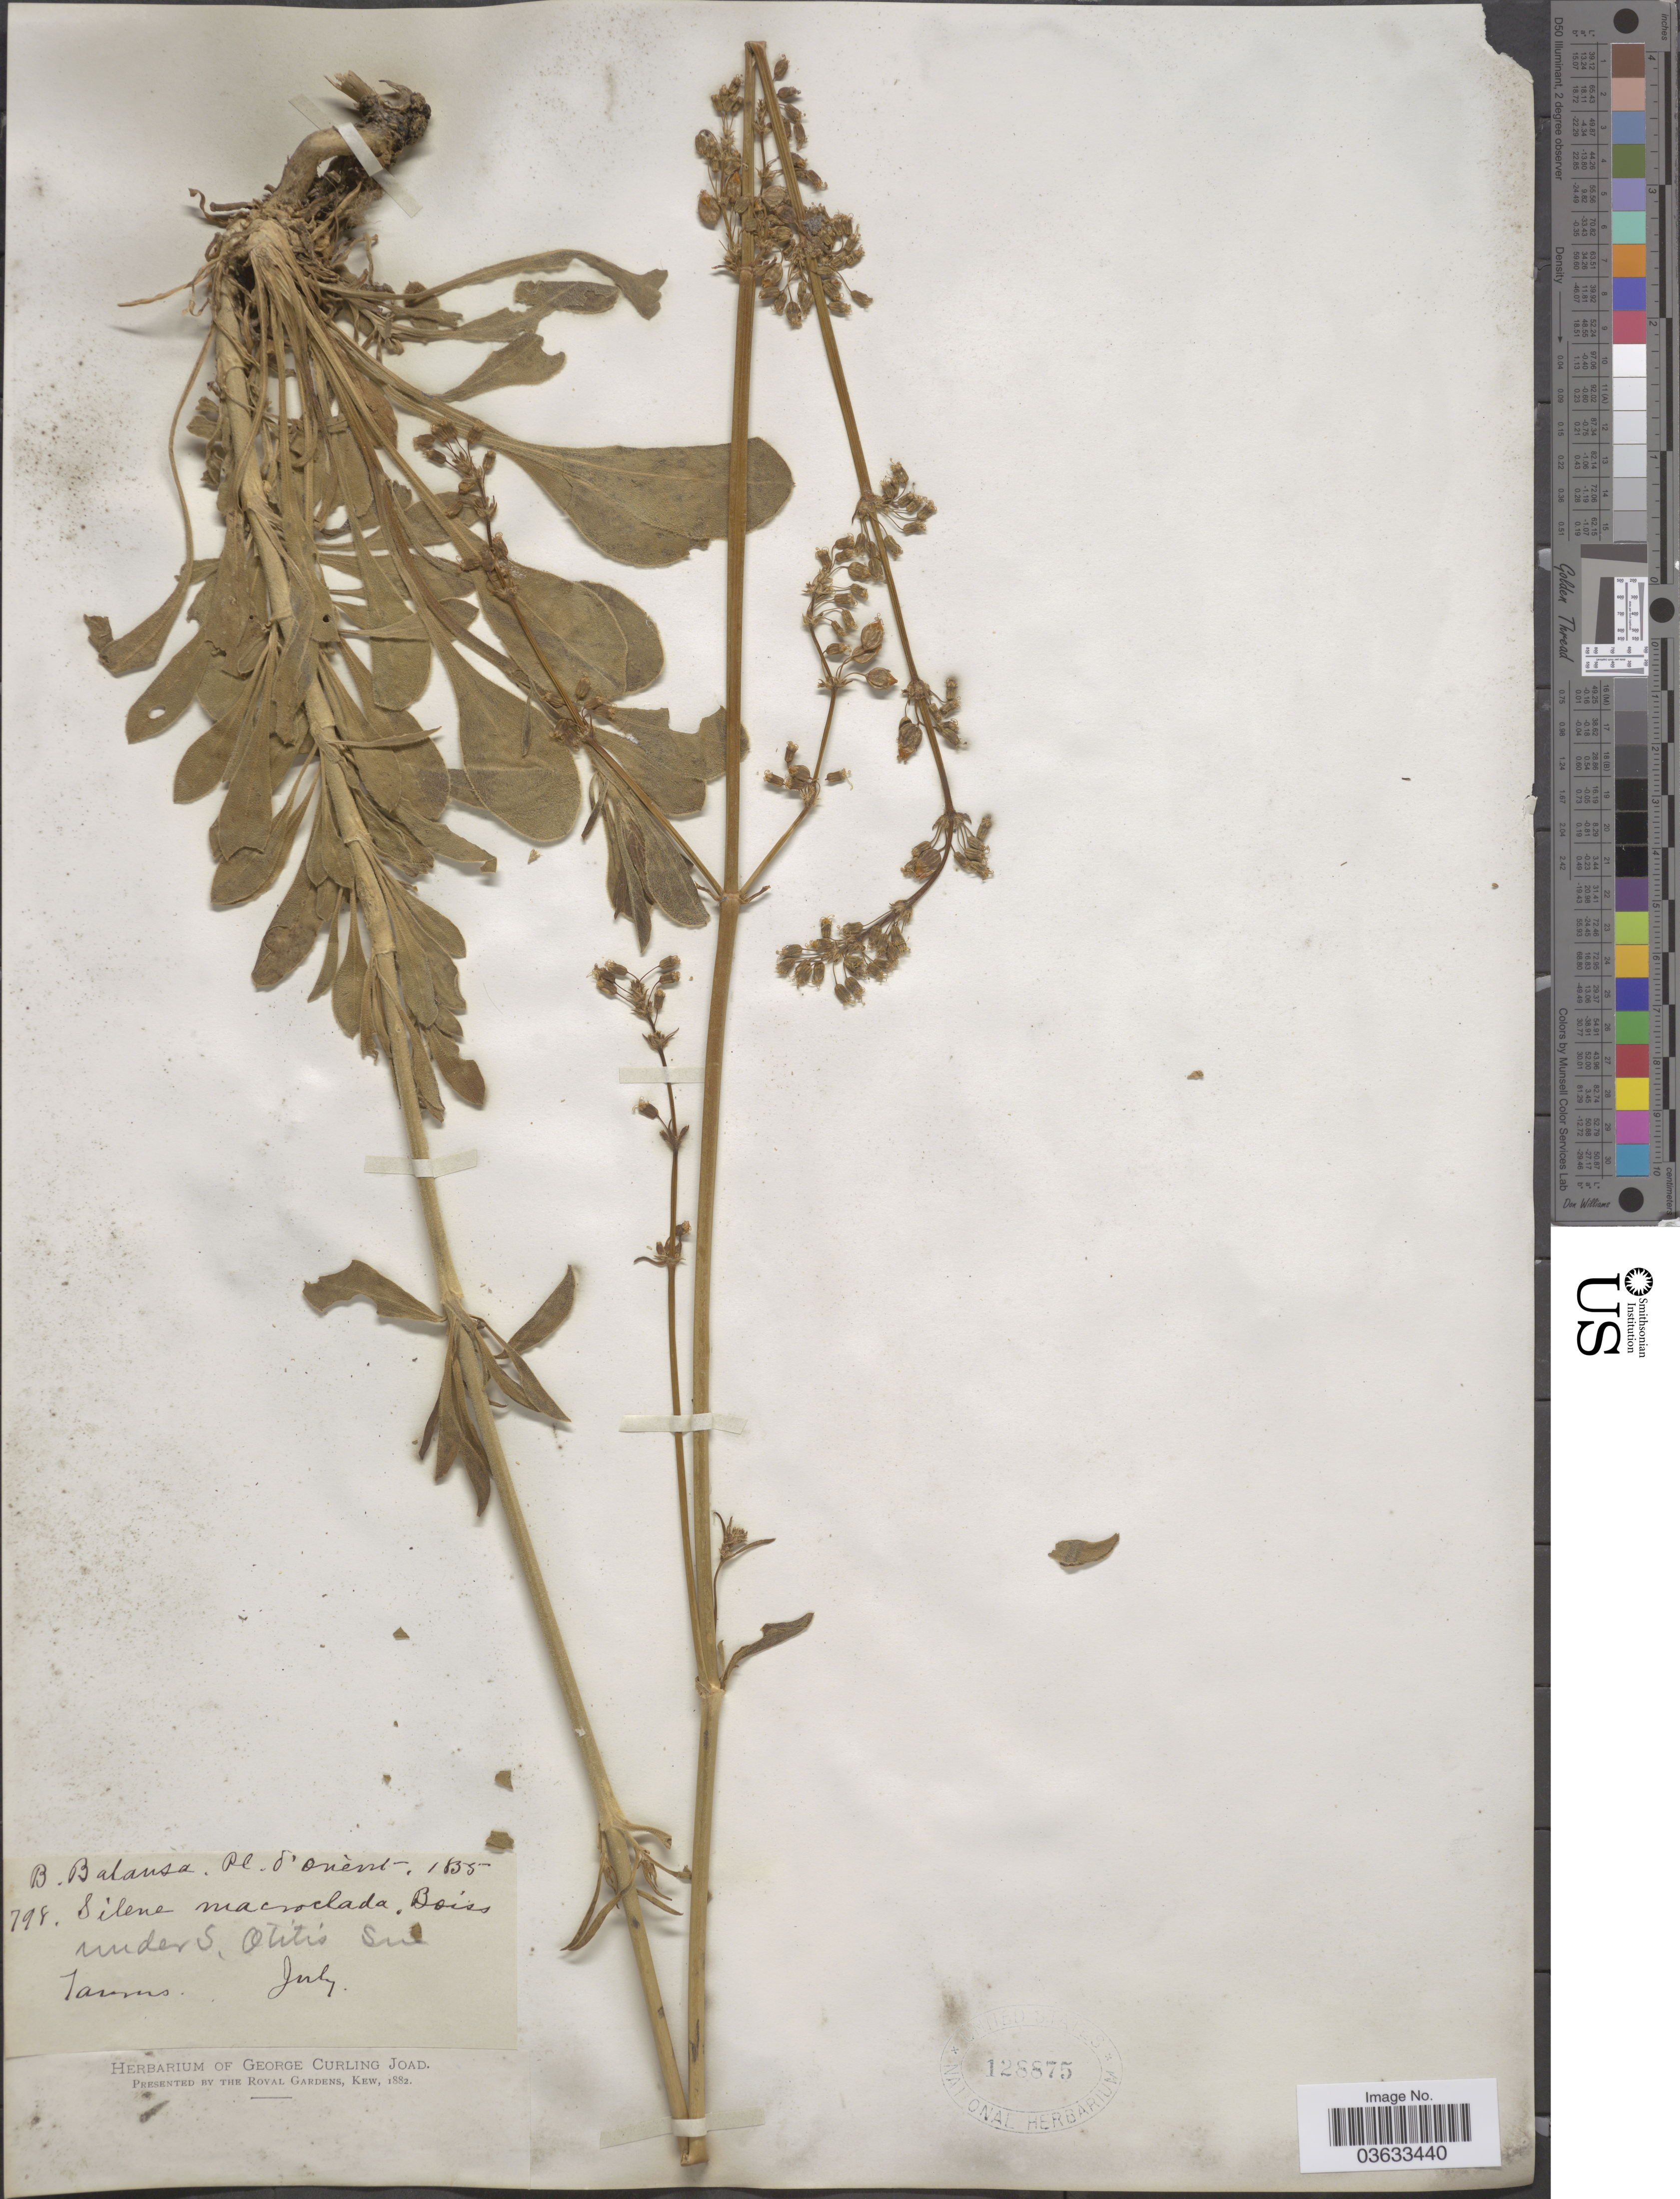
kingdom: Plantae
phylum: Tracheophyta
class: Magnoliopsida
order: Caryophyllales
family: Caryophyllaceae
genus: Silene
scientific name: Silene otites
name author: (L.) Wibel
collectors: B. Balansa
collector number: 798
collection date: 1835-07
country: Turkey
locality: D'Orient. Under S. Otitis Su. Taurus.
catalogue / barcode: US 128875